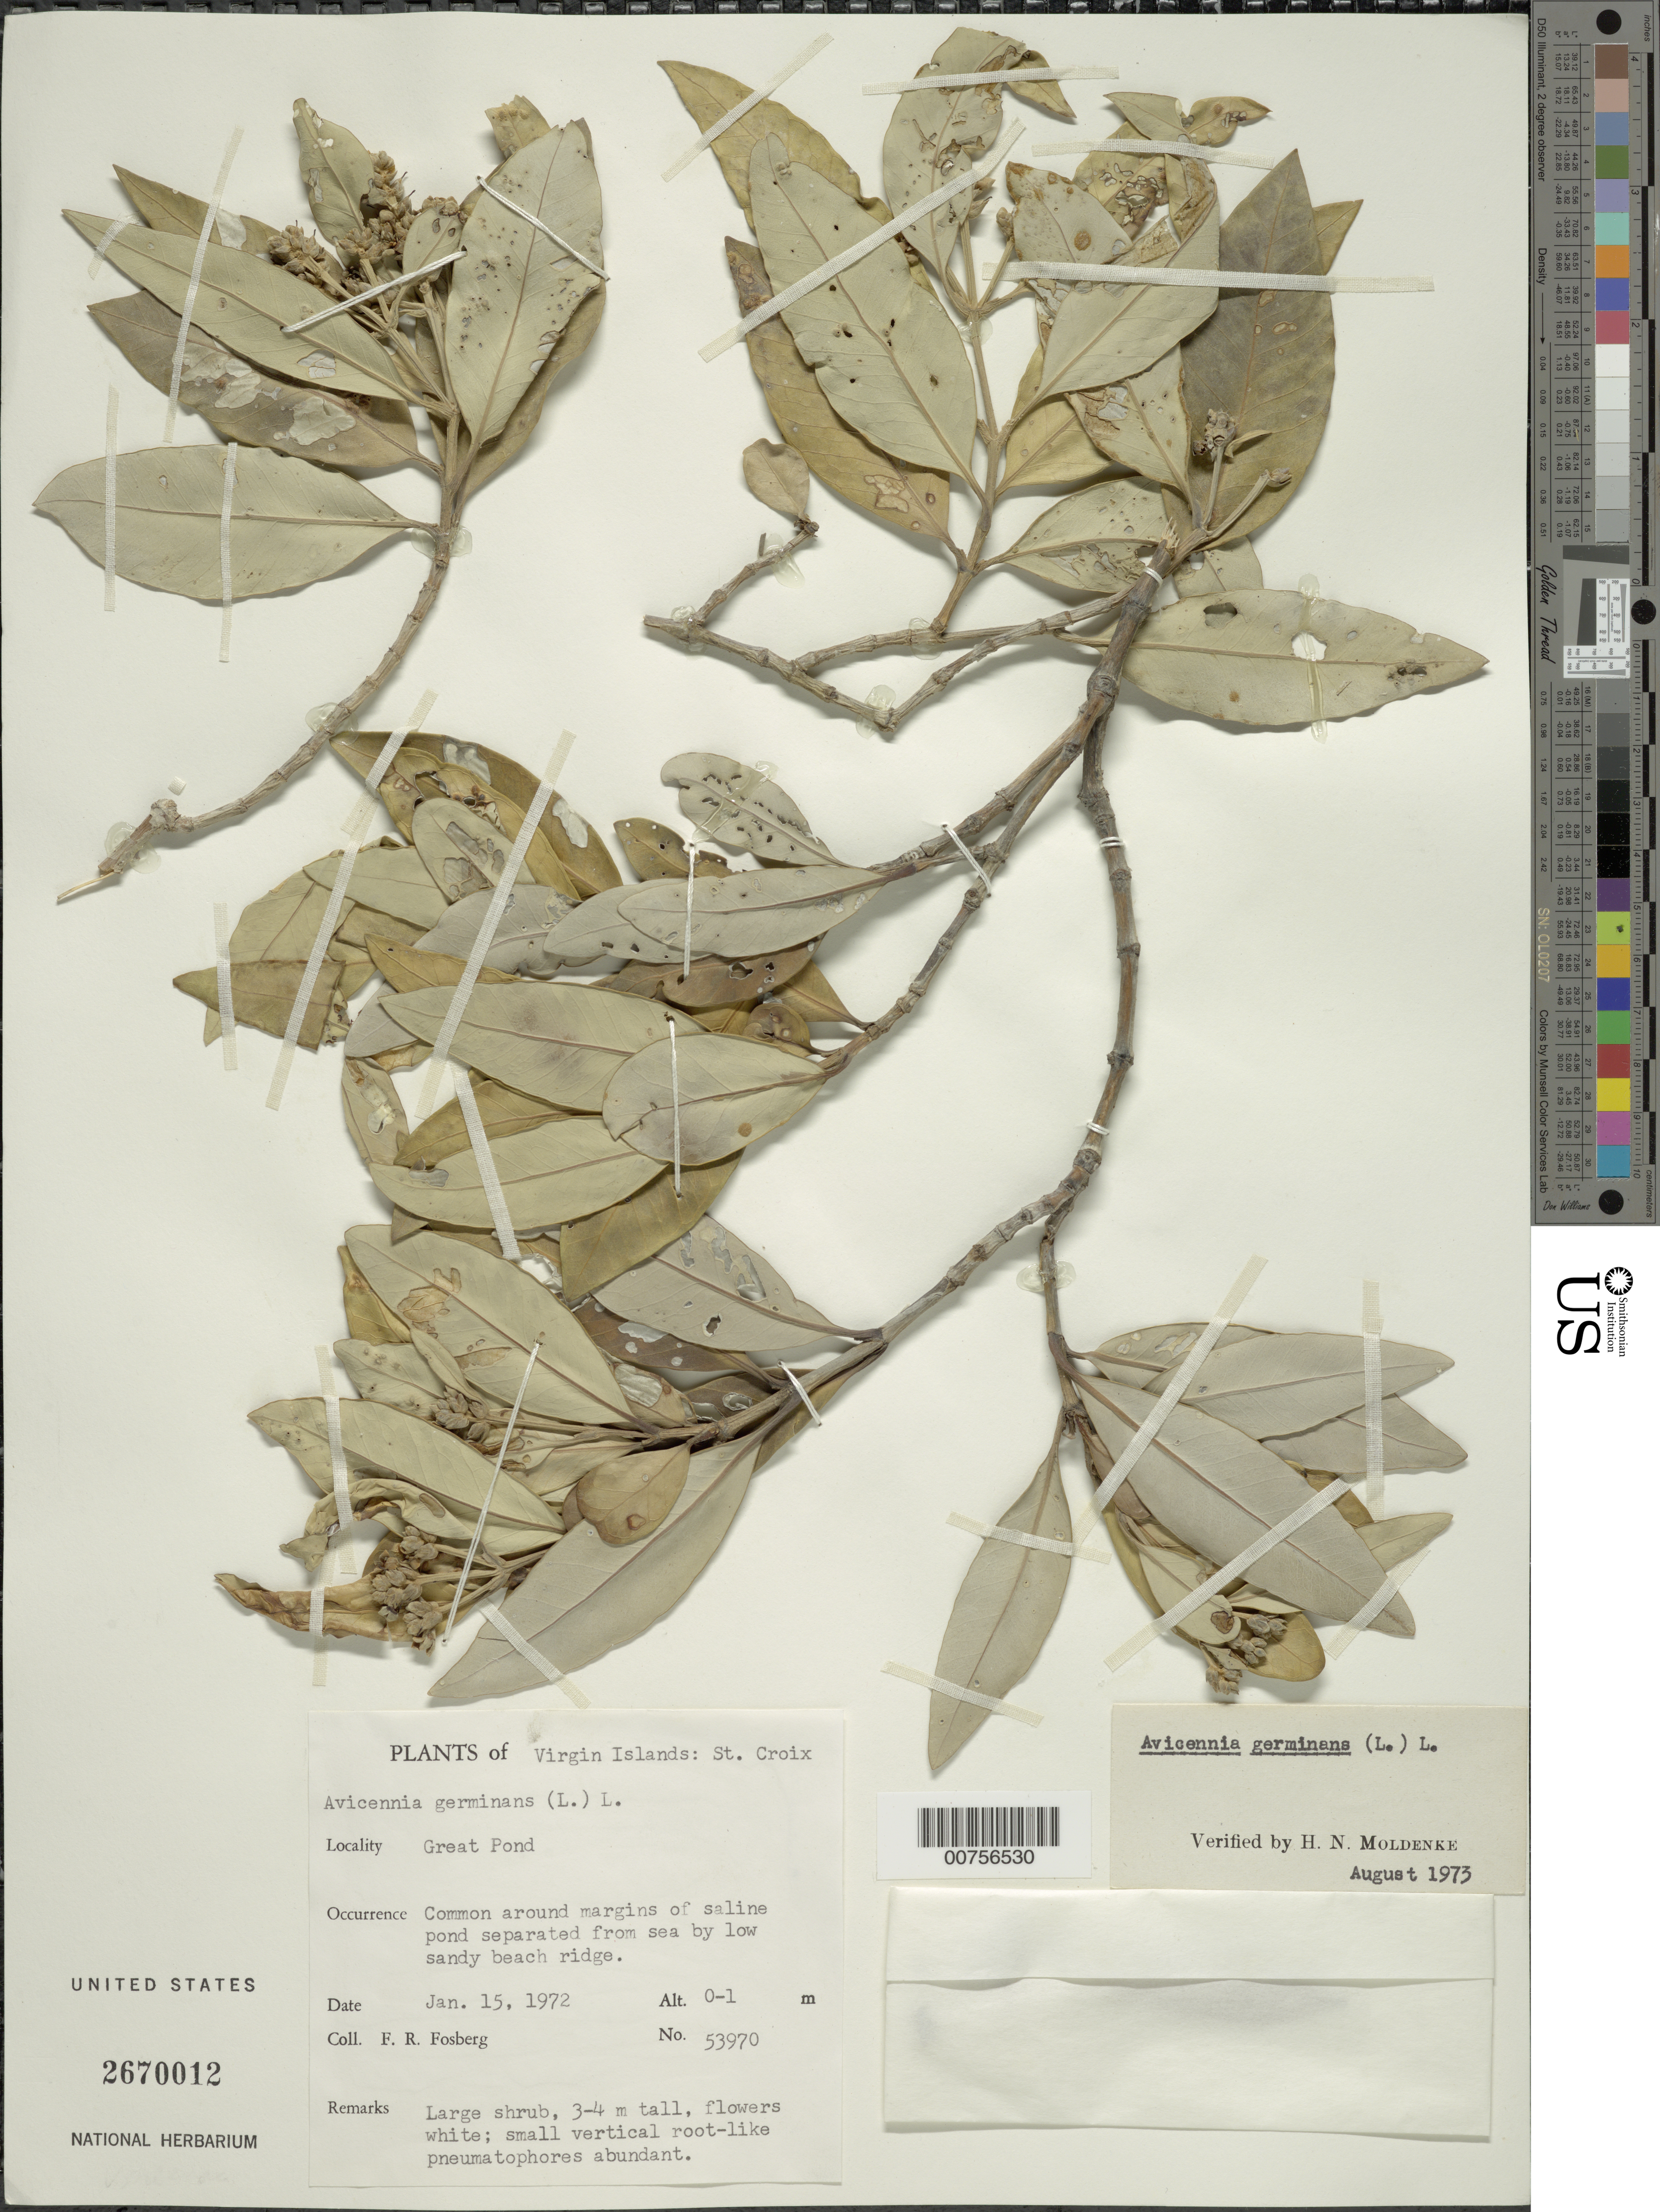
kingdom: Plantae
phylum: Tracheophyta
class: Magnoliopsida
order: Lamiales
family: Acanthaceae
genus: Avicennia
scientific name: Avicennia germinans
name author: (L.) L.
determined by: Moldenke, H. N.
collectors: F. R. Fosberg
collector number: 53970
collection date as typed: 15 Jan 1972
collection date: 1972-01-15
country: U.S. Virgin Islands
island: St. Croix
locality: Great Pond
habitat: Around margins of saline pond separated from sea by low sandy beach ridge.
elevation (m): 0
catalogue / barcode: US 2670012